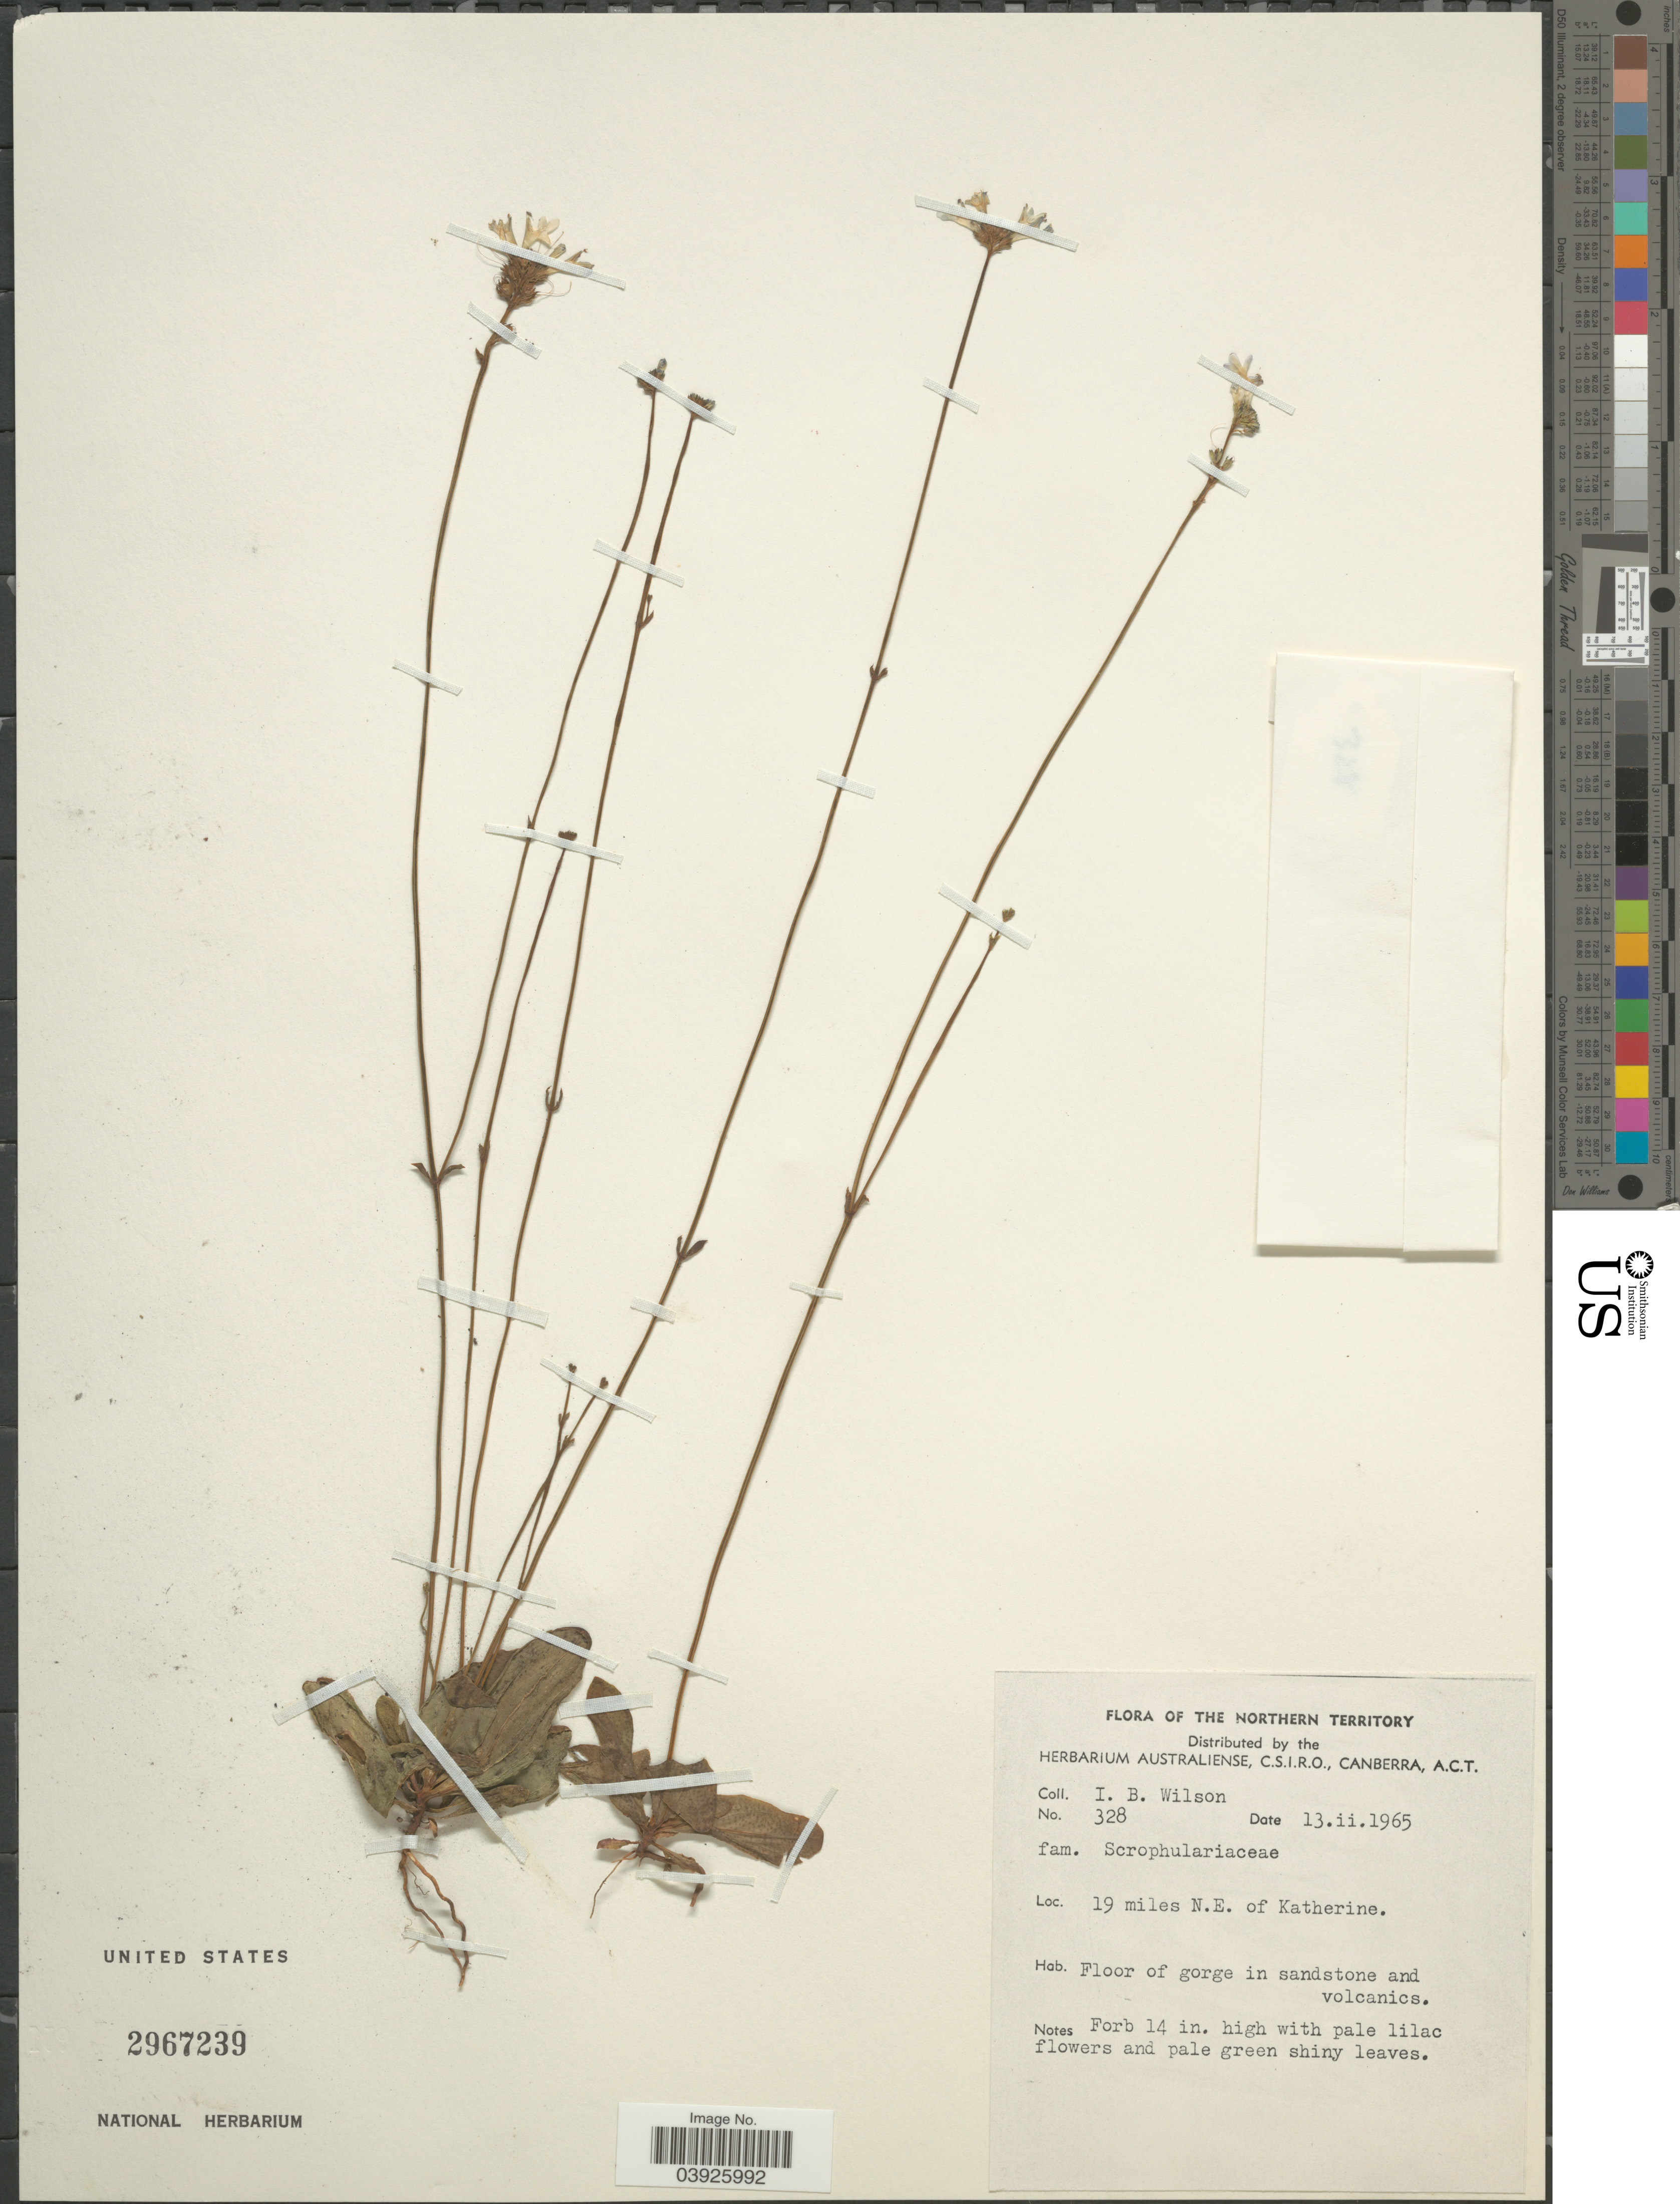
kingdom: Plantae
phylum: Tracheophyta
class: Magnoliopsida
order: Lamiales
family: Scrophulariaceae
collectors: I. B. Wilson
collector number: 328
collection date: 1965-02-13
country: Australia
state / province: Northern Territory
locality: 19 miles N.E. of Katherine.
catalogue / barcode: US 2967239